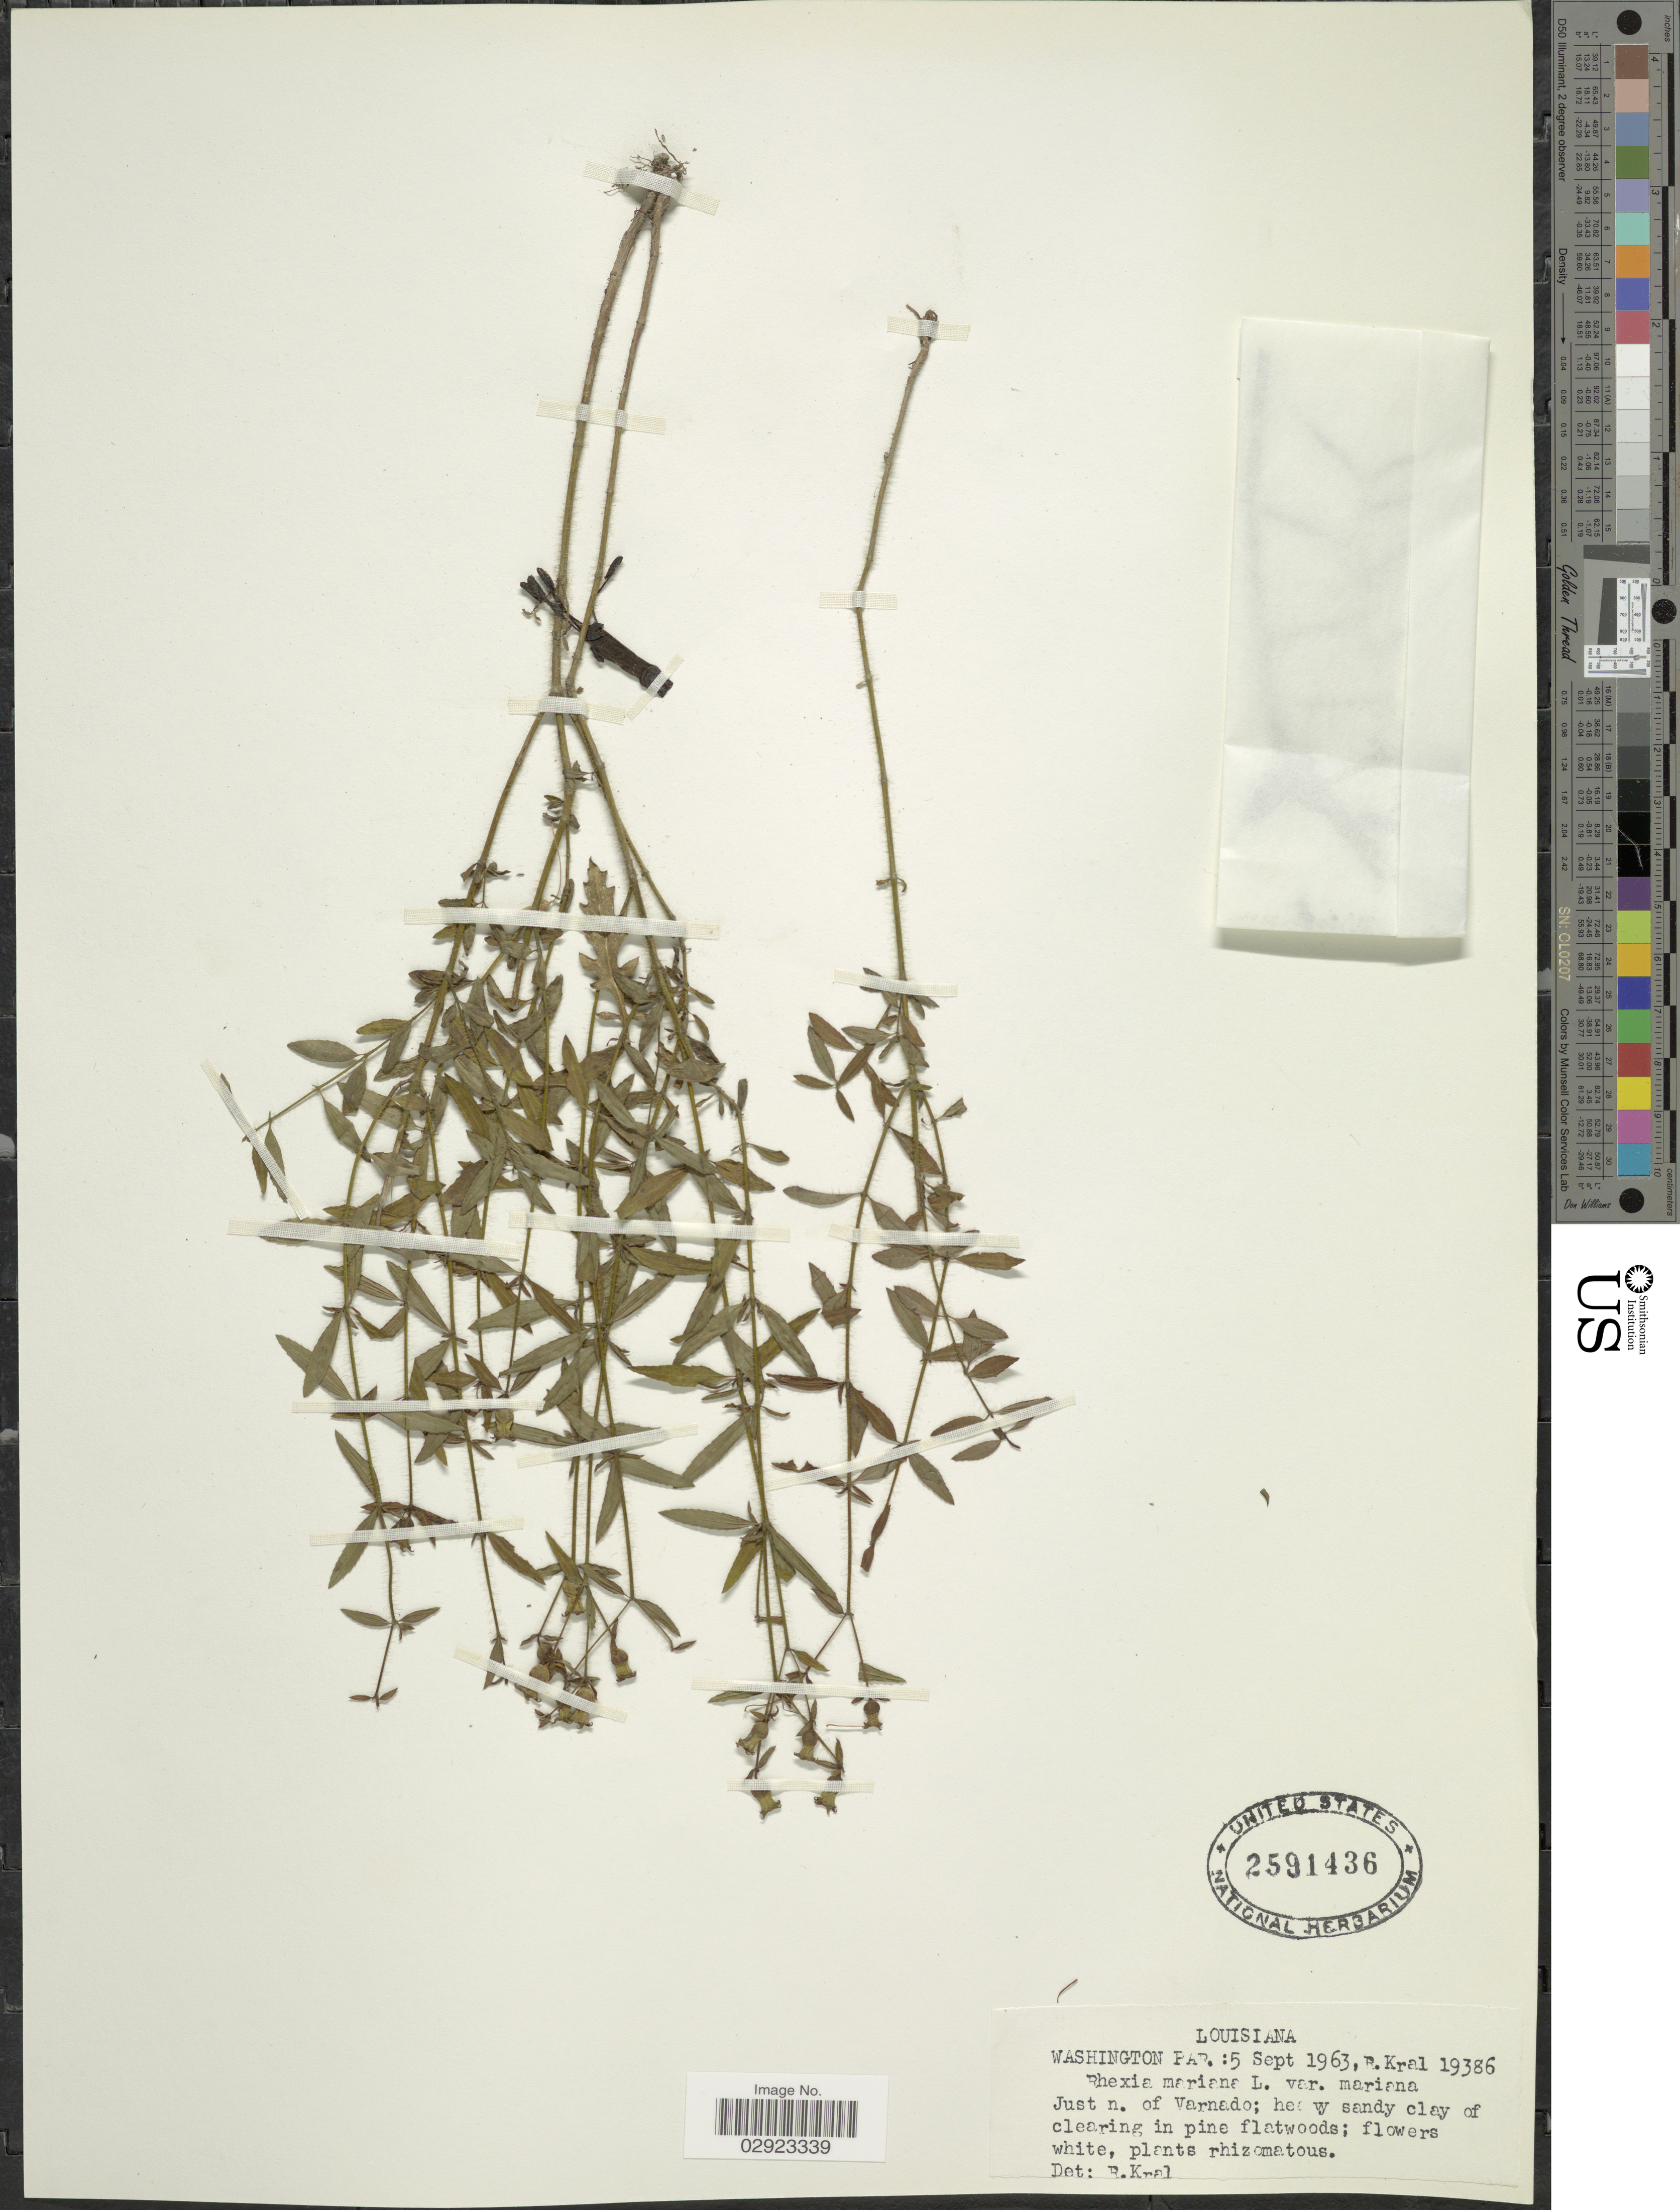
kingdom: Plantae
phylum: Tracheophyta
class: Magnoliopsida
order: Myrtales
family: Melastomataceae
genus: Rhexia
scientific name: Rhexia mariana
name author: L.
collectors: R. Kral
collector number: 19386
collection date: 1963-09-05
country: United States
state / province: Louisiana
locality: Washington Par., Just n. of Varnado.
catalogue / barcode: US 2591436